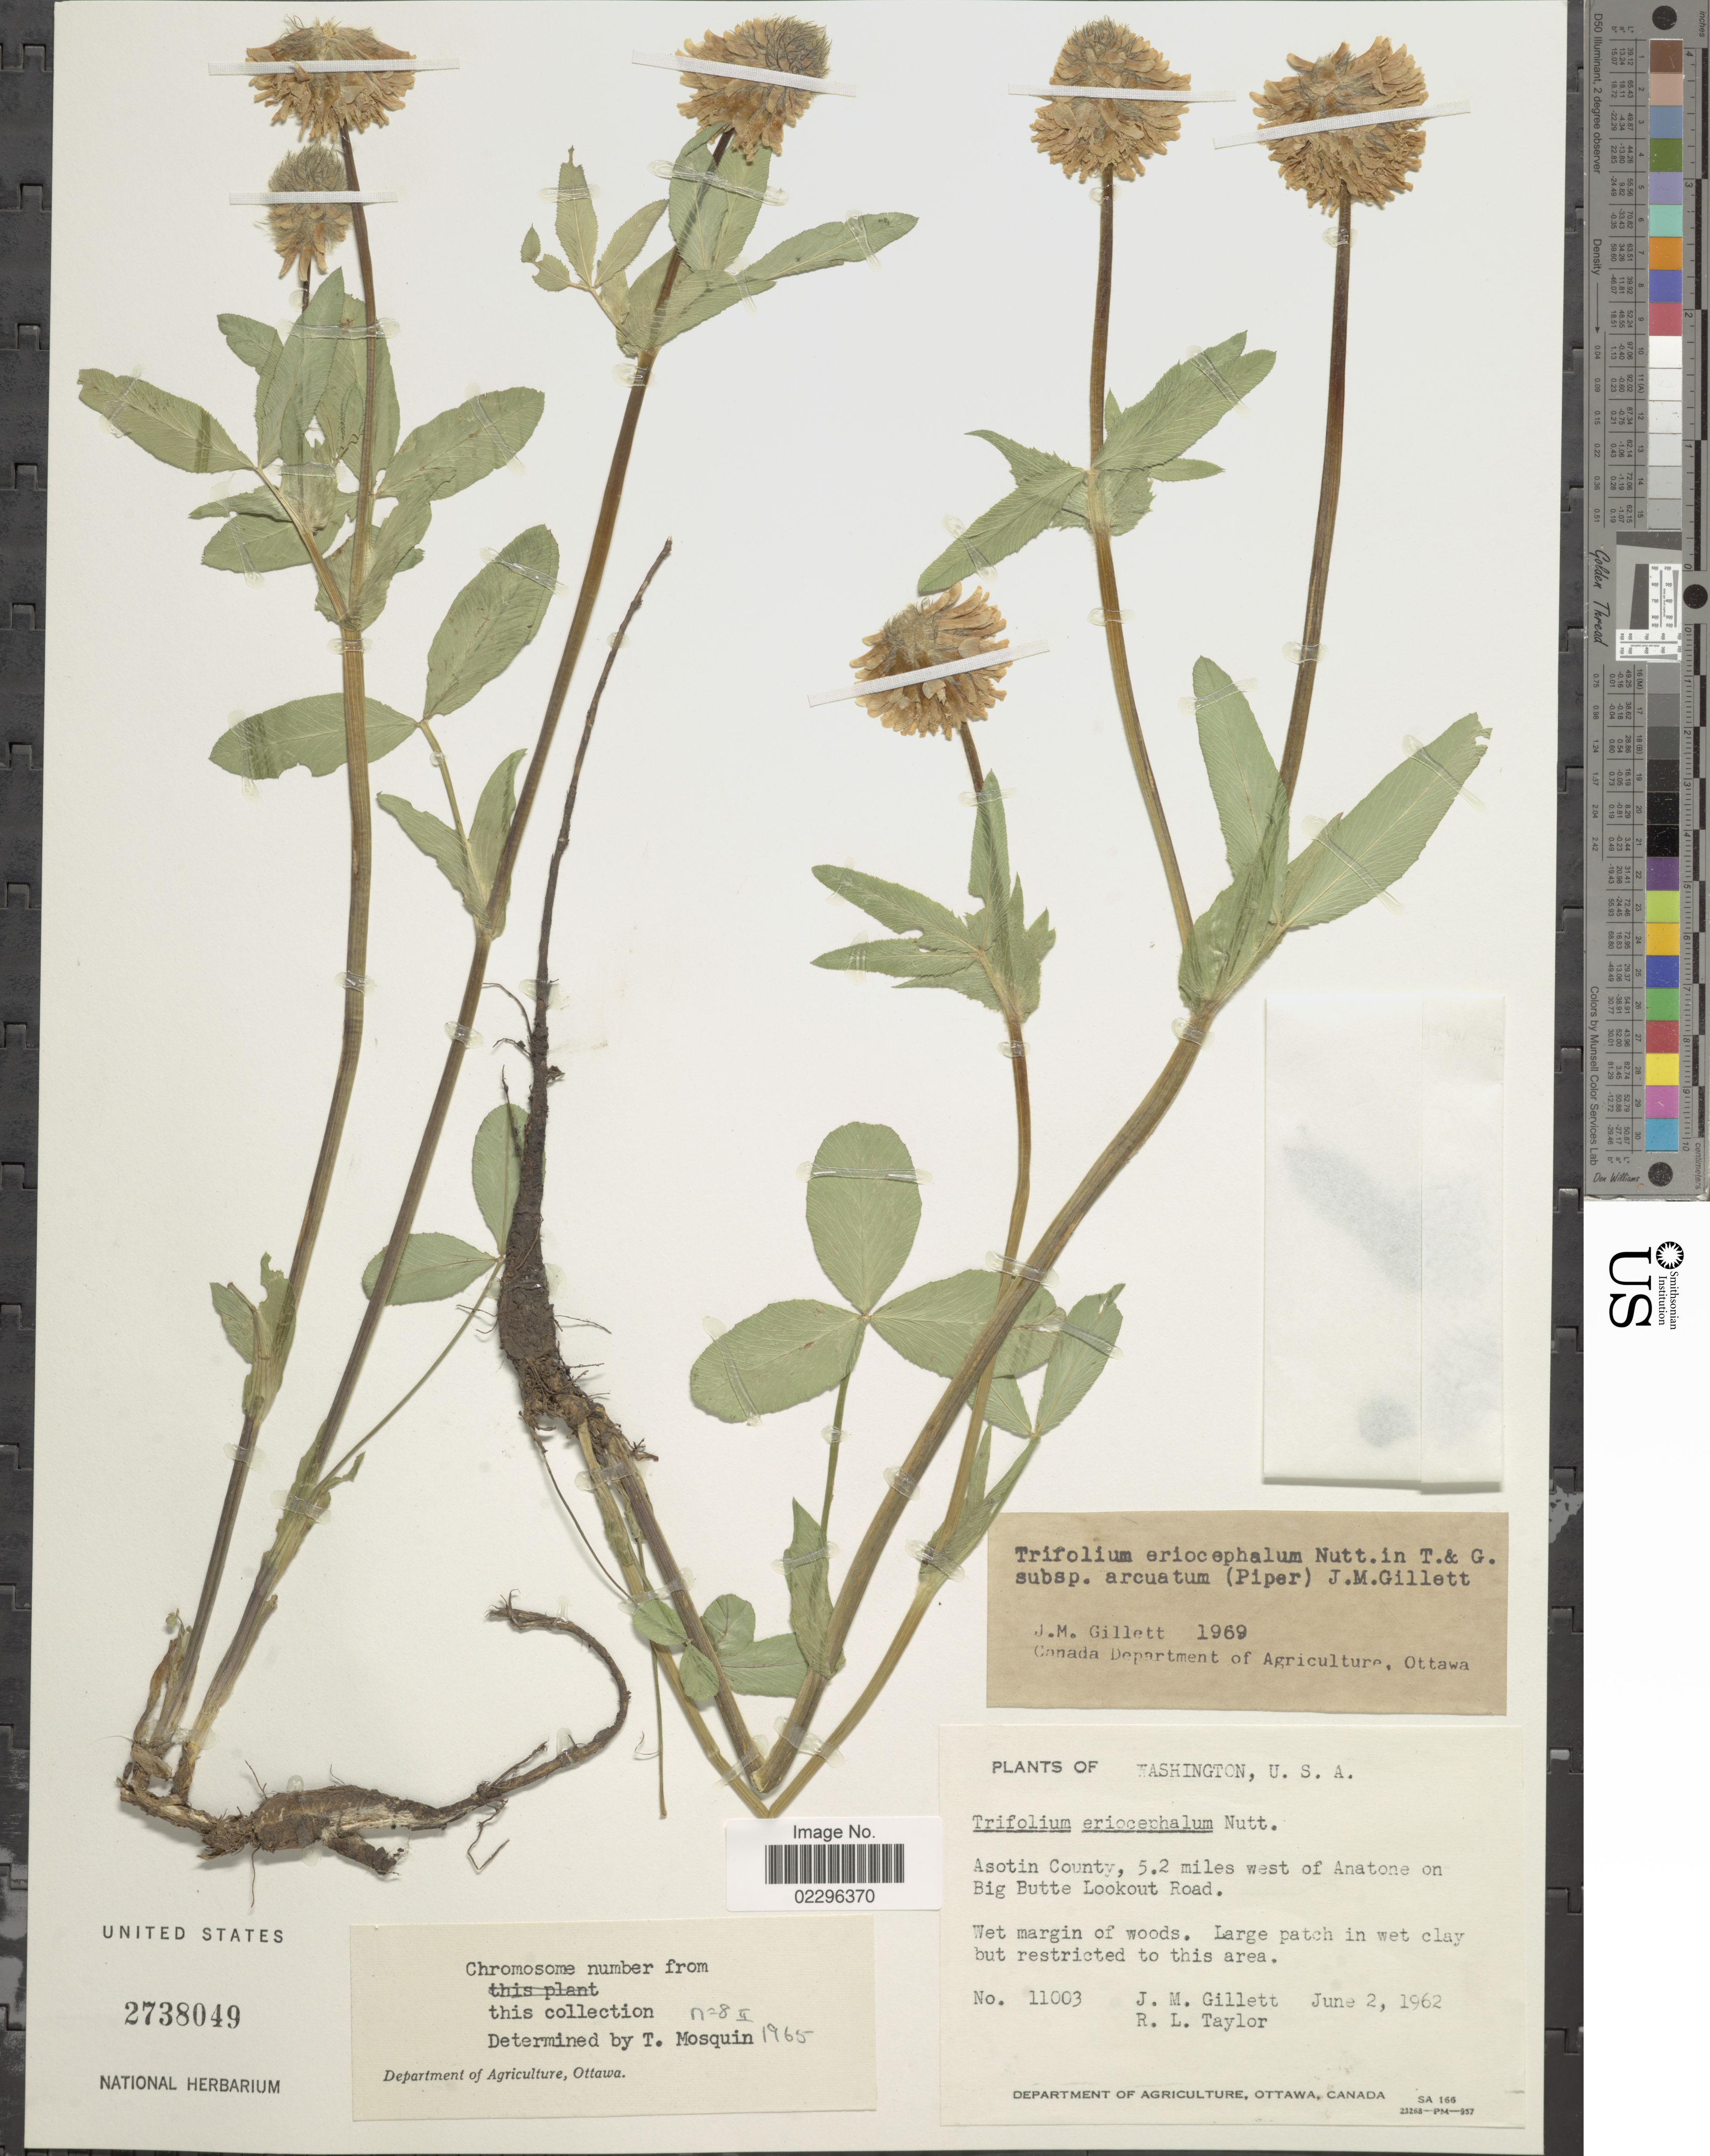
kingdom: Plantae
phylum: Tracheophyta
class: Magnoliopsida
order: Fabales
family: Fabaceae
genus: Trifolium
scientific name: Trifolium eriocephalum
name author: Nutt.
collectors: J. M. Gillett & R. Taylor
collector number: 11003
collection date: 1962-06-02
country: United States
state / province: Washington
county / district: Asotin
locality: U.S.A. Asotin County, 5.2 miles west of Anatone on Big Butte Lookout Road.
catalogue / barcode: US 2738049